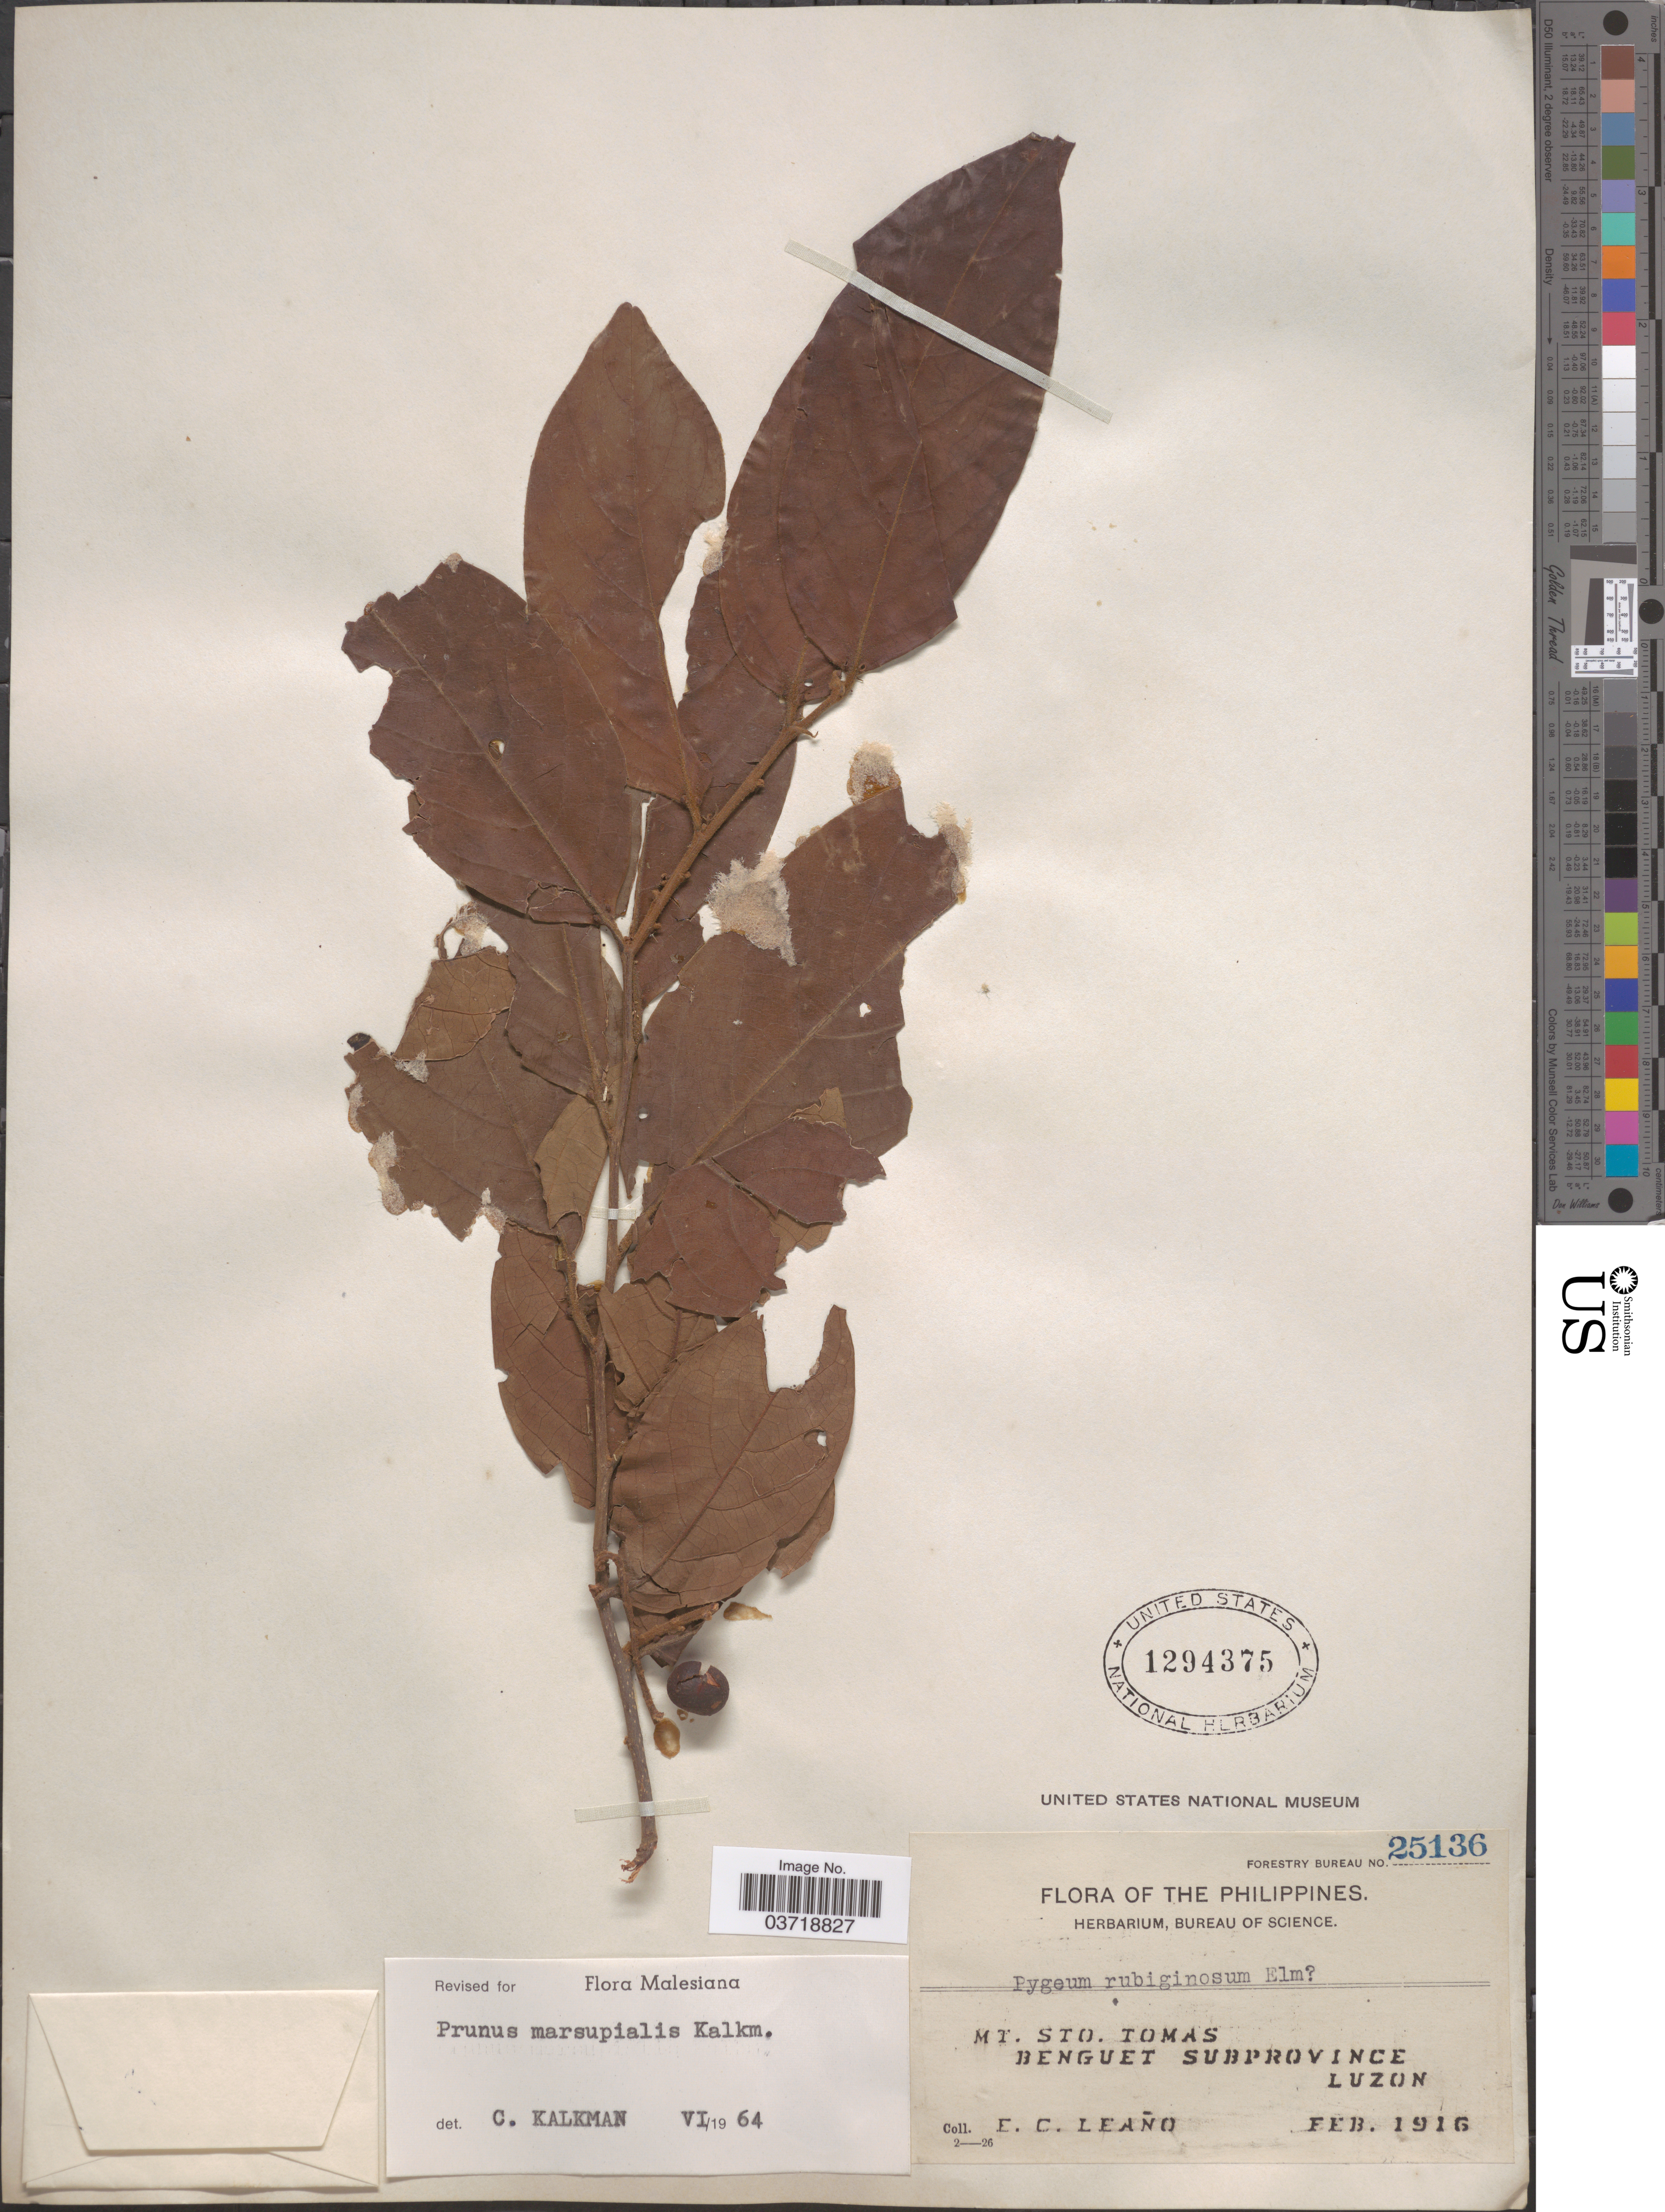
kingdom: Plantae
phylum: Tracheophyta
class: Magnoliopsida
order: Rosales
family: Rosaceae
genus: Prunus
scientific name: Prunus marsupialis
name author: Kalkman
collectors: E. Leano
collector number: Forestry Bureau 25136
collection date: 1916-02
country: Philippines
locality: Mt. Sto. Tomas. Benguet Subprovince. Luzon.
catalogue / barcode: US 1294375